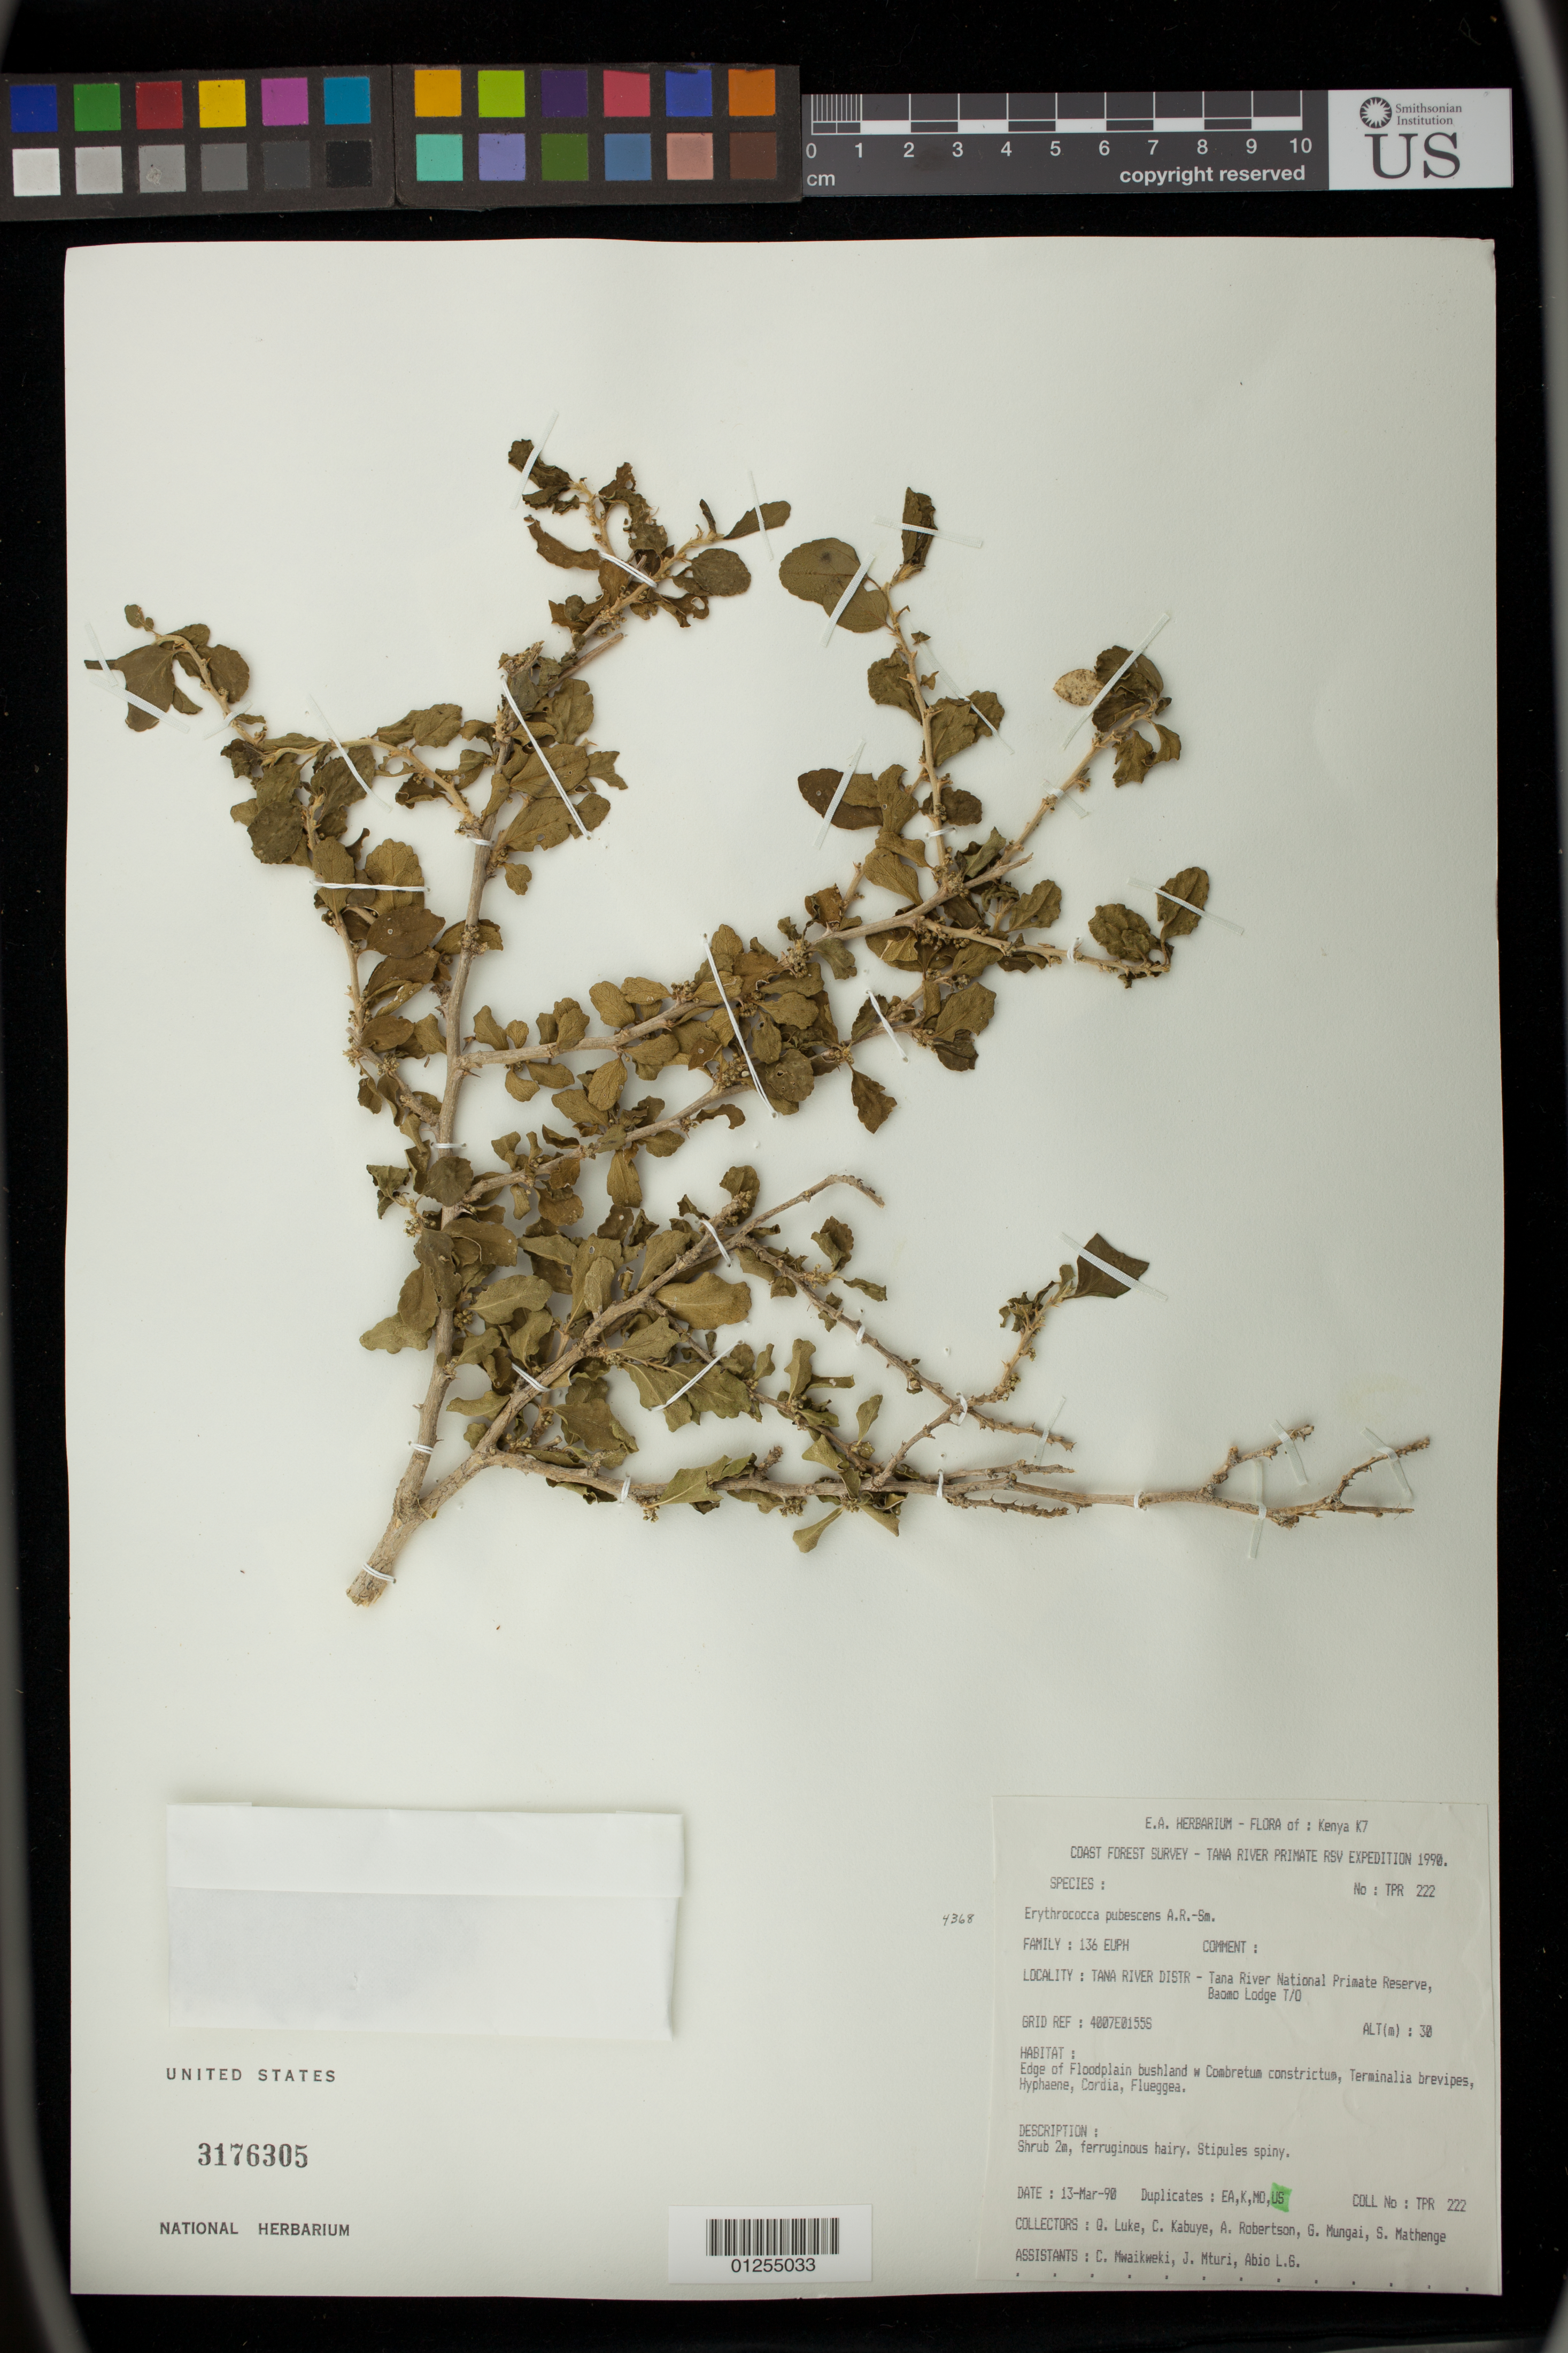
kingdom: Plantae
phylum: Tracheophyta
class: Magnoliopsida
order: Malpighiales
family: Euphorbiaceae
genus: Erythrococca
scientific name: Erythrococca pubescens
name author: Radcl.-Sm.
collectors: G. Luke, C. Kabuye, A. Robertson, G. Mungai, S. Mathenge, C. Mwaikweki, J. Mturi & L. G. Abio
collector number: TPR 222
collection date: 1990-03-13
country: Kenya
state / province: Tana River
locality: Tana River District. Tana River National Primate Reserve, Baomo Lodge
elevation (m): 30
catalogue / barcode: US 3176305